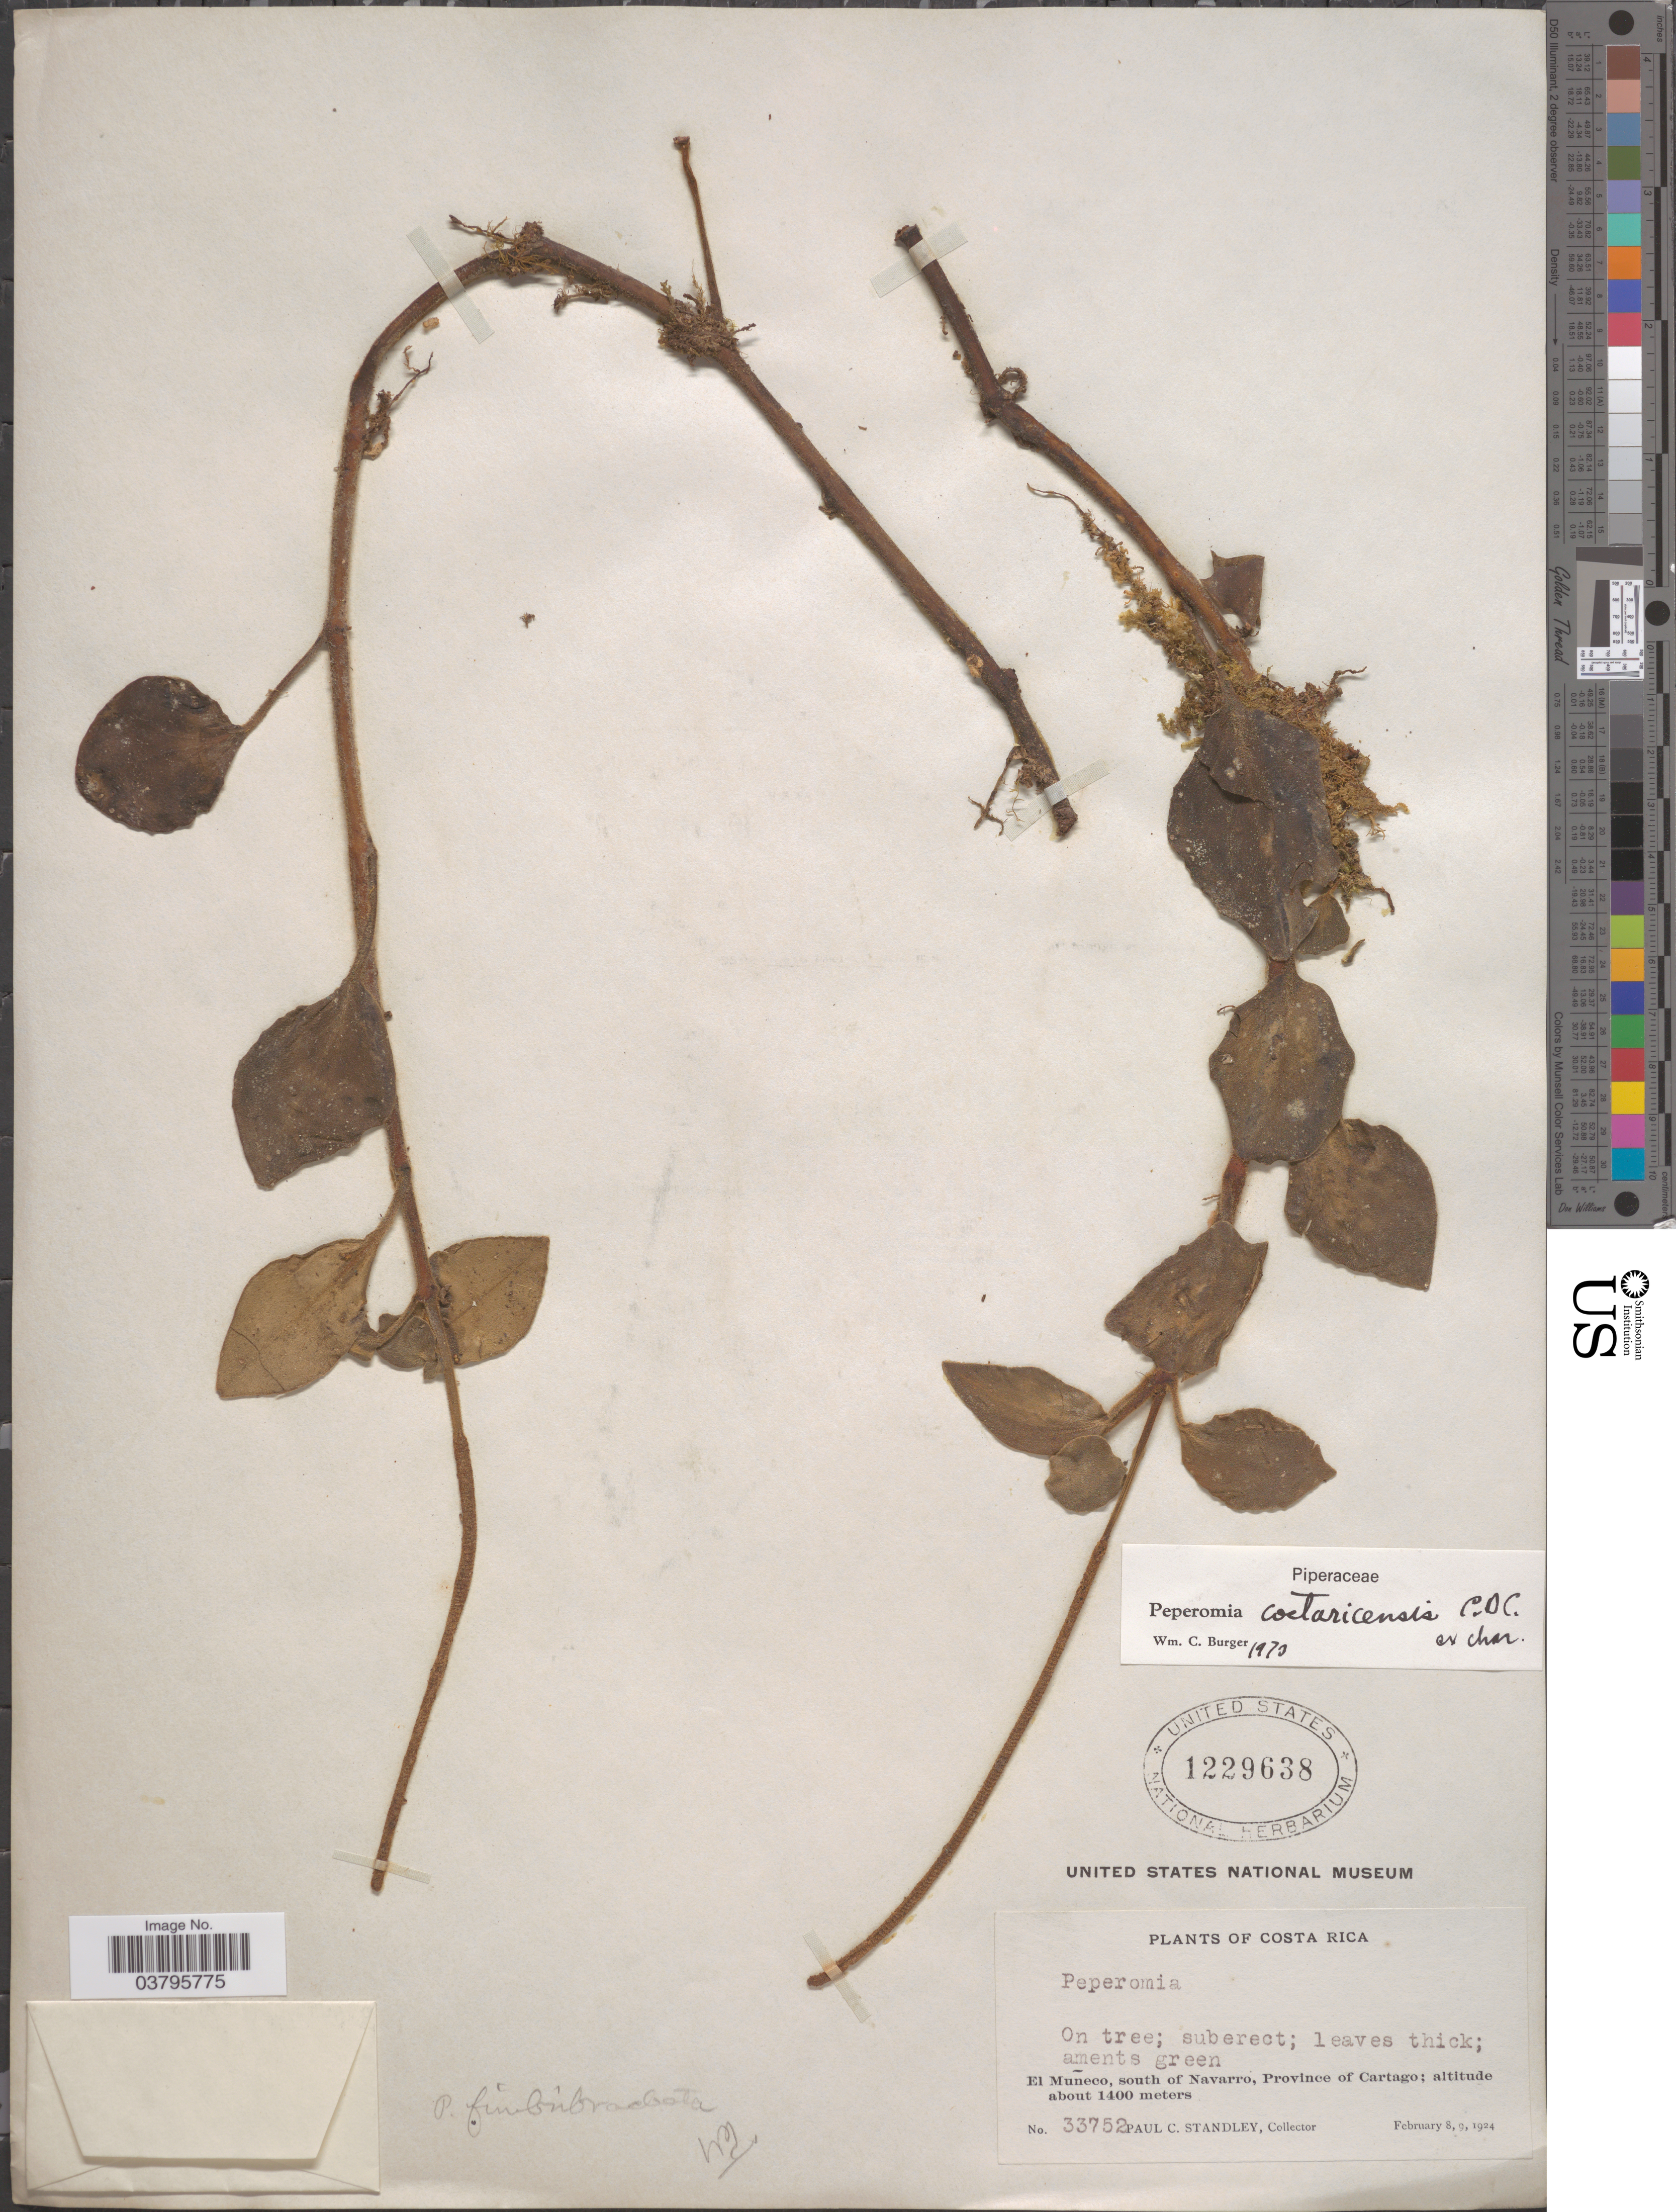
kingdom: Plantae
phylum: Tracheophyta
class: Magnoliopsida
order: Piperales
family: Piperaceae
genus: Peperomia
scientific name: Peperomia hirta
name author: C. DC.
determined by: Jiménez, José Estaban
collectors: P. C. Standley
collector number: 33752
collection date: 1924-02-08/1924-02-09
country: Costa Rica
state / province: Cartago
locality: El Muñeco, south of Navarro.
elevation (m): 1400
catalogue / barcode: US 1229638